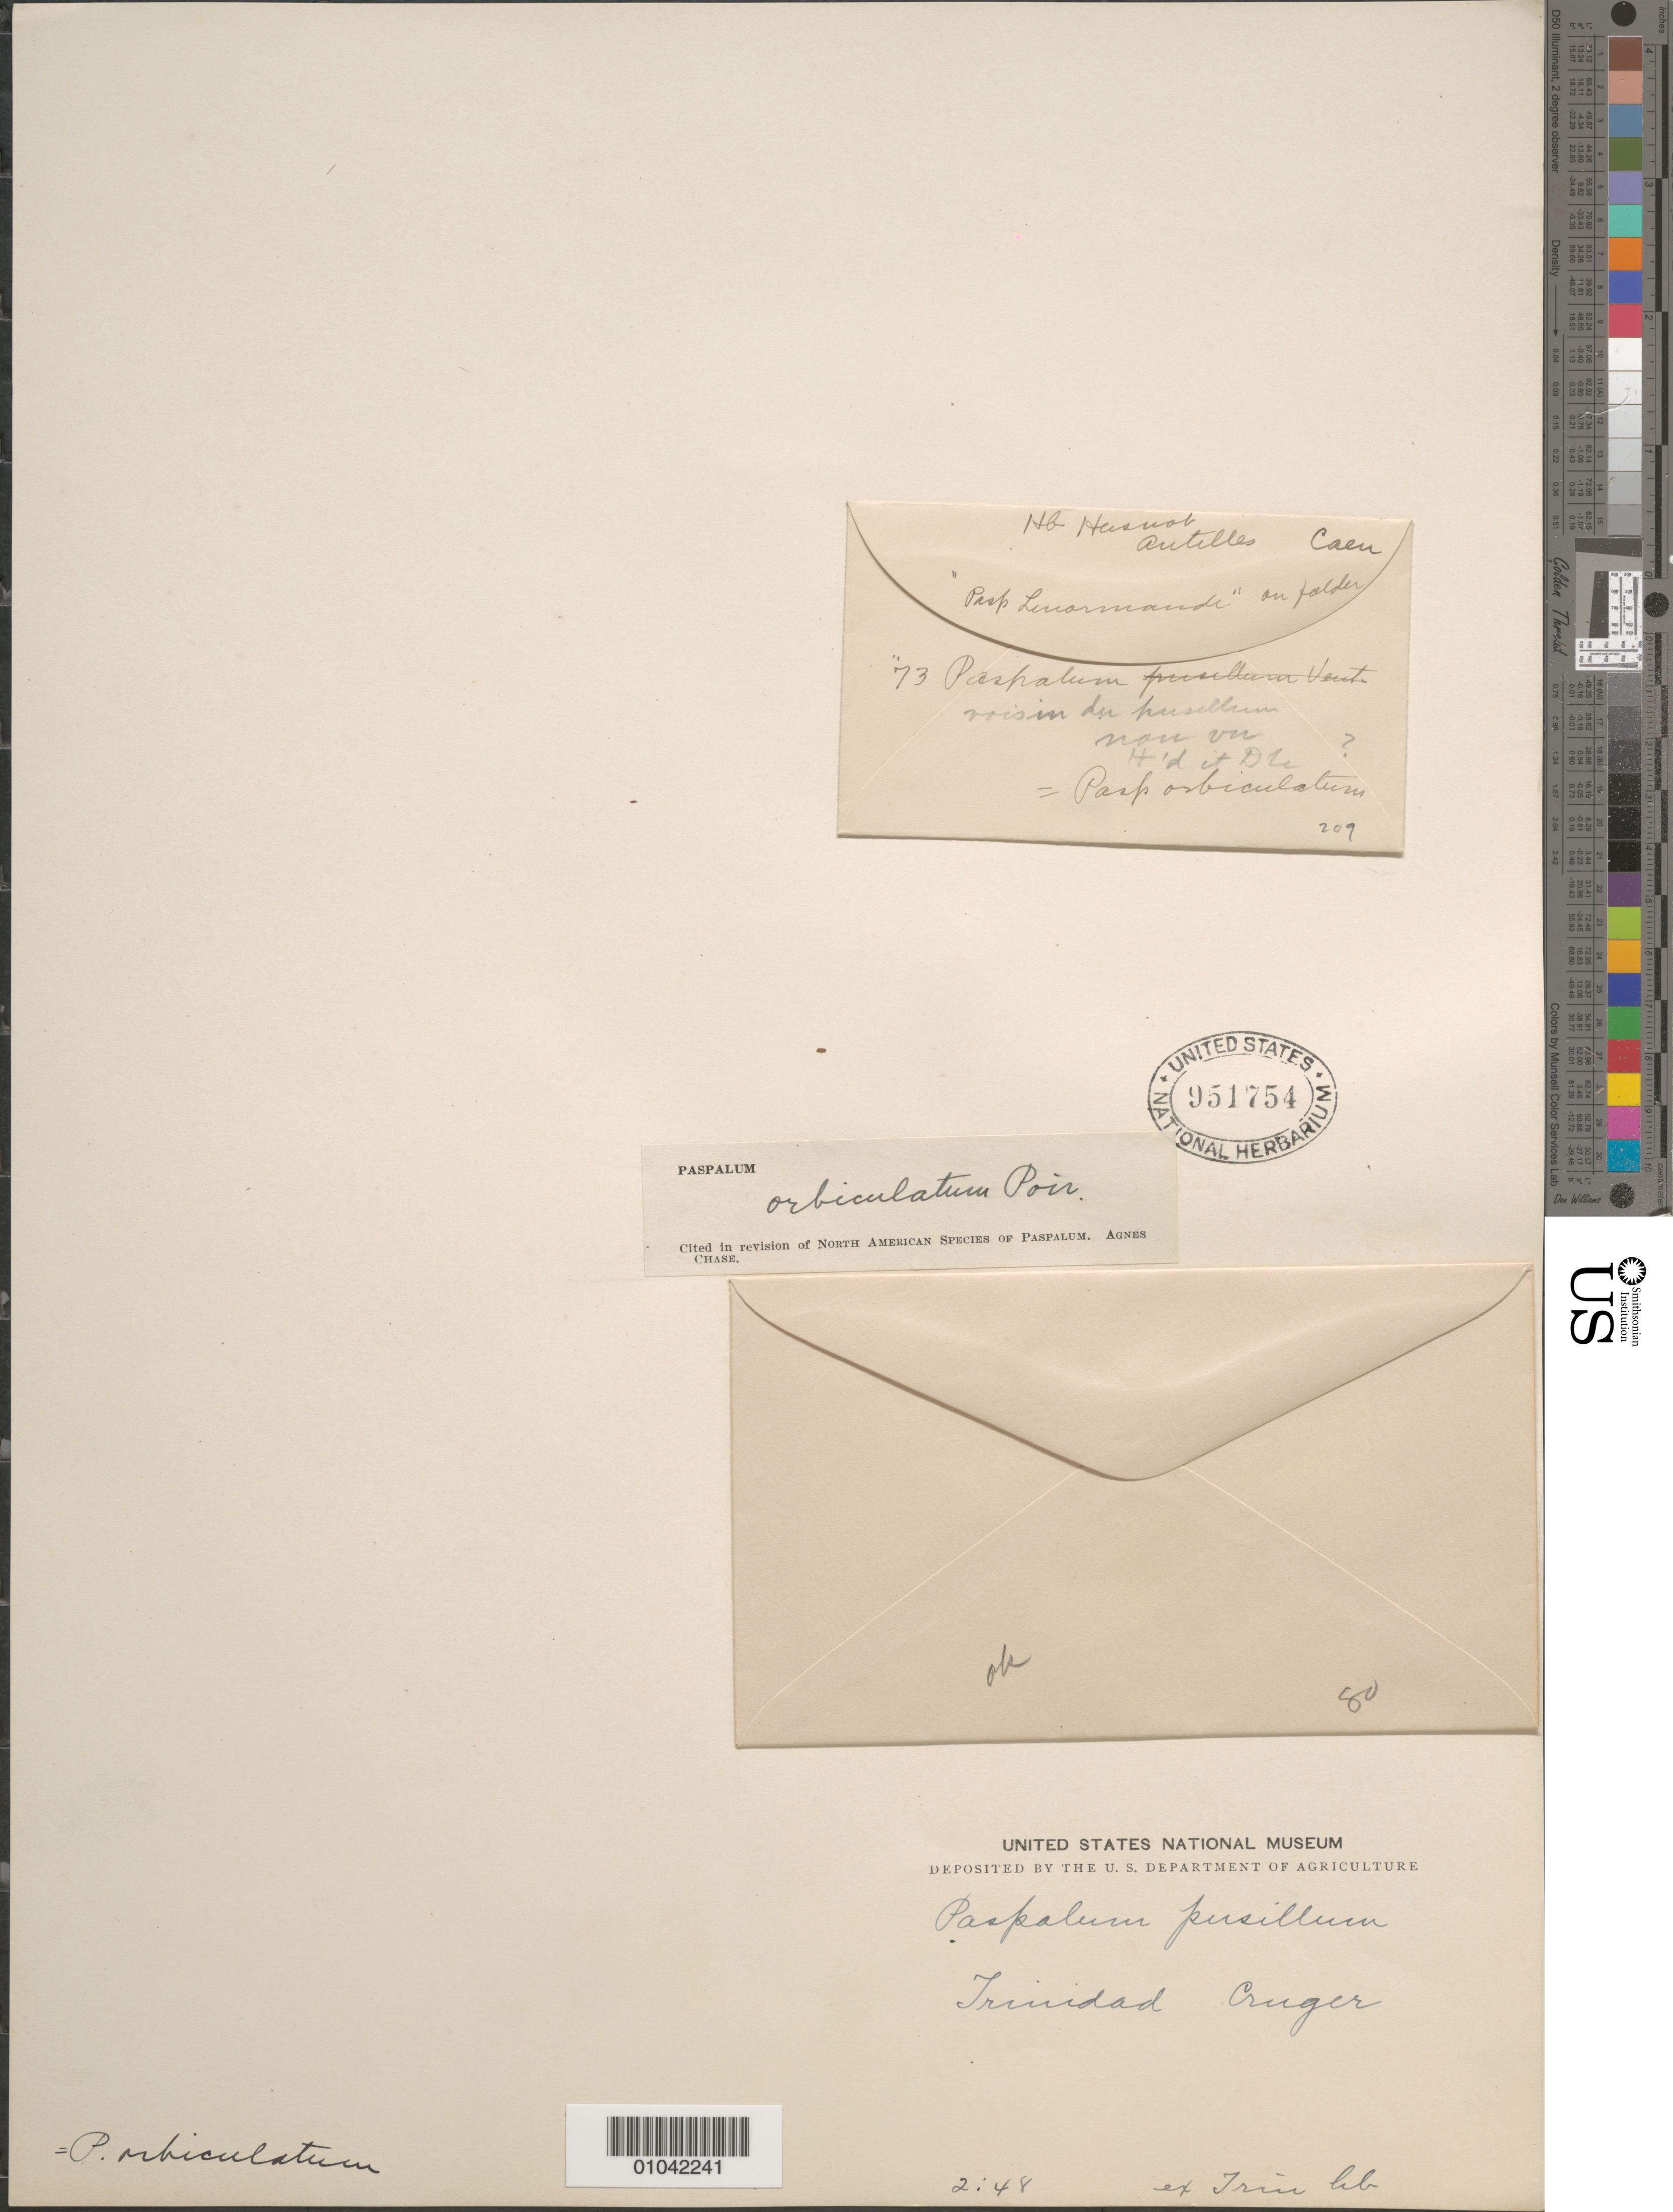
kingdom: Plantae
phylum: Tracheophyta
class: Liliopsida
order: Poales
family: Poaceae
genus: Paspalum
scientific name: Paspalum orbiculatum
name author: Poir.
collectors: H. Crüger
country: Trinidad and Tobago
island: Trinidad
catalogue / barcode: US 951754